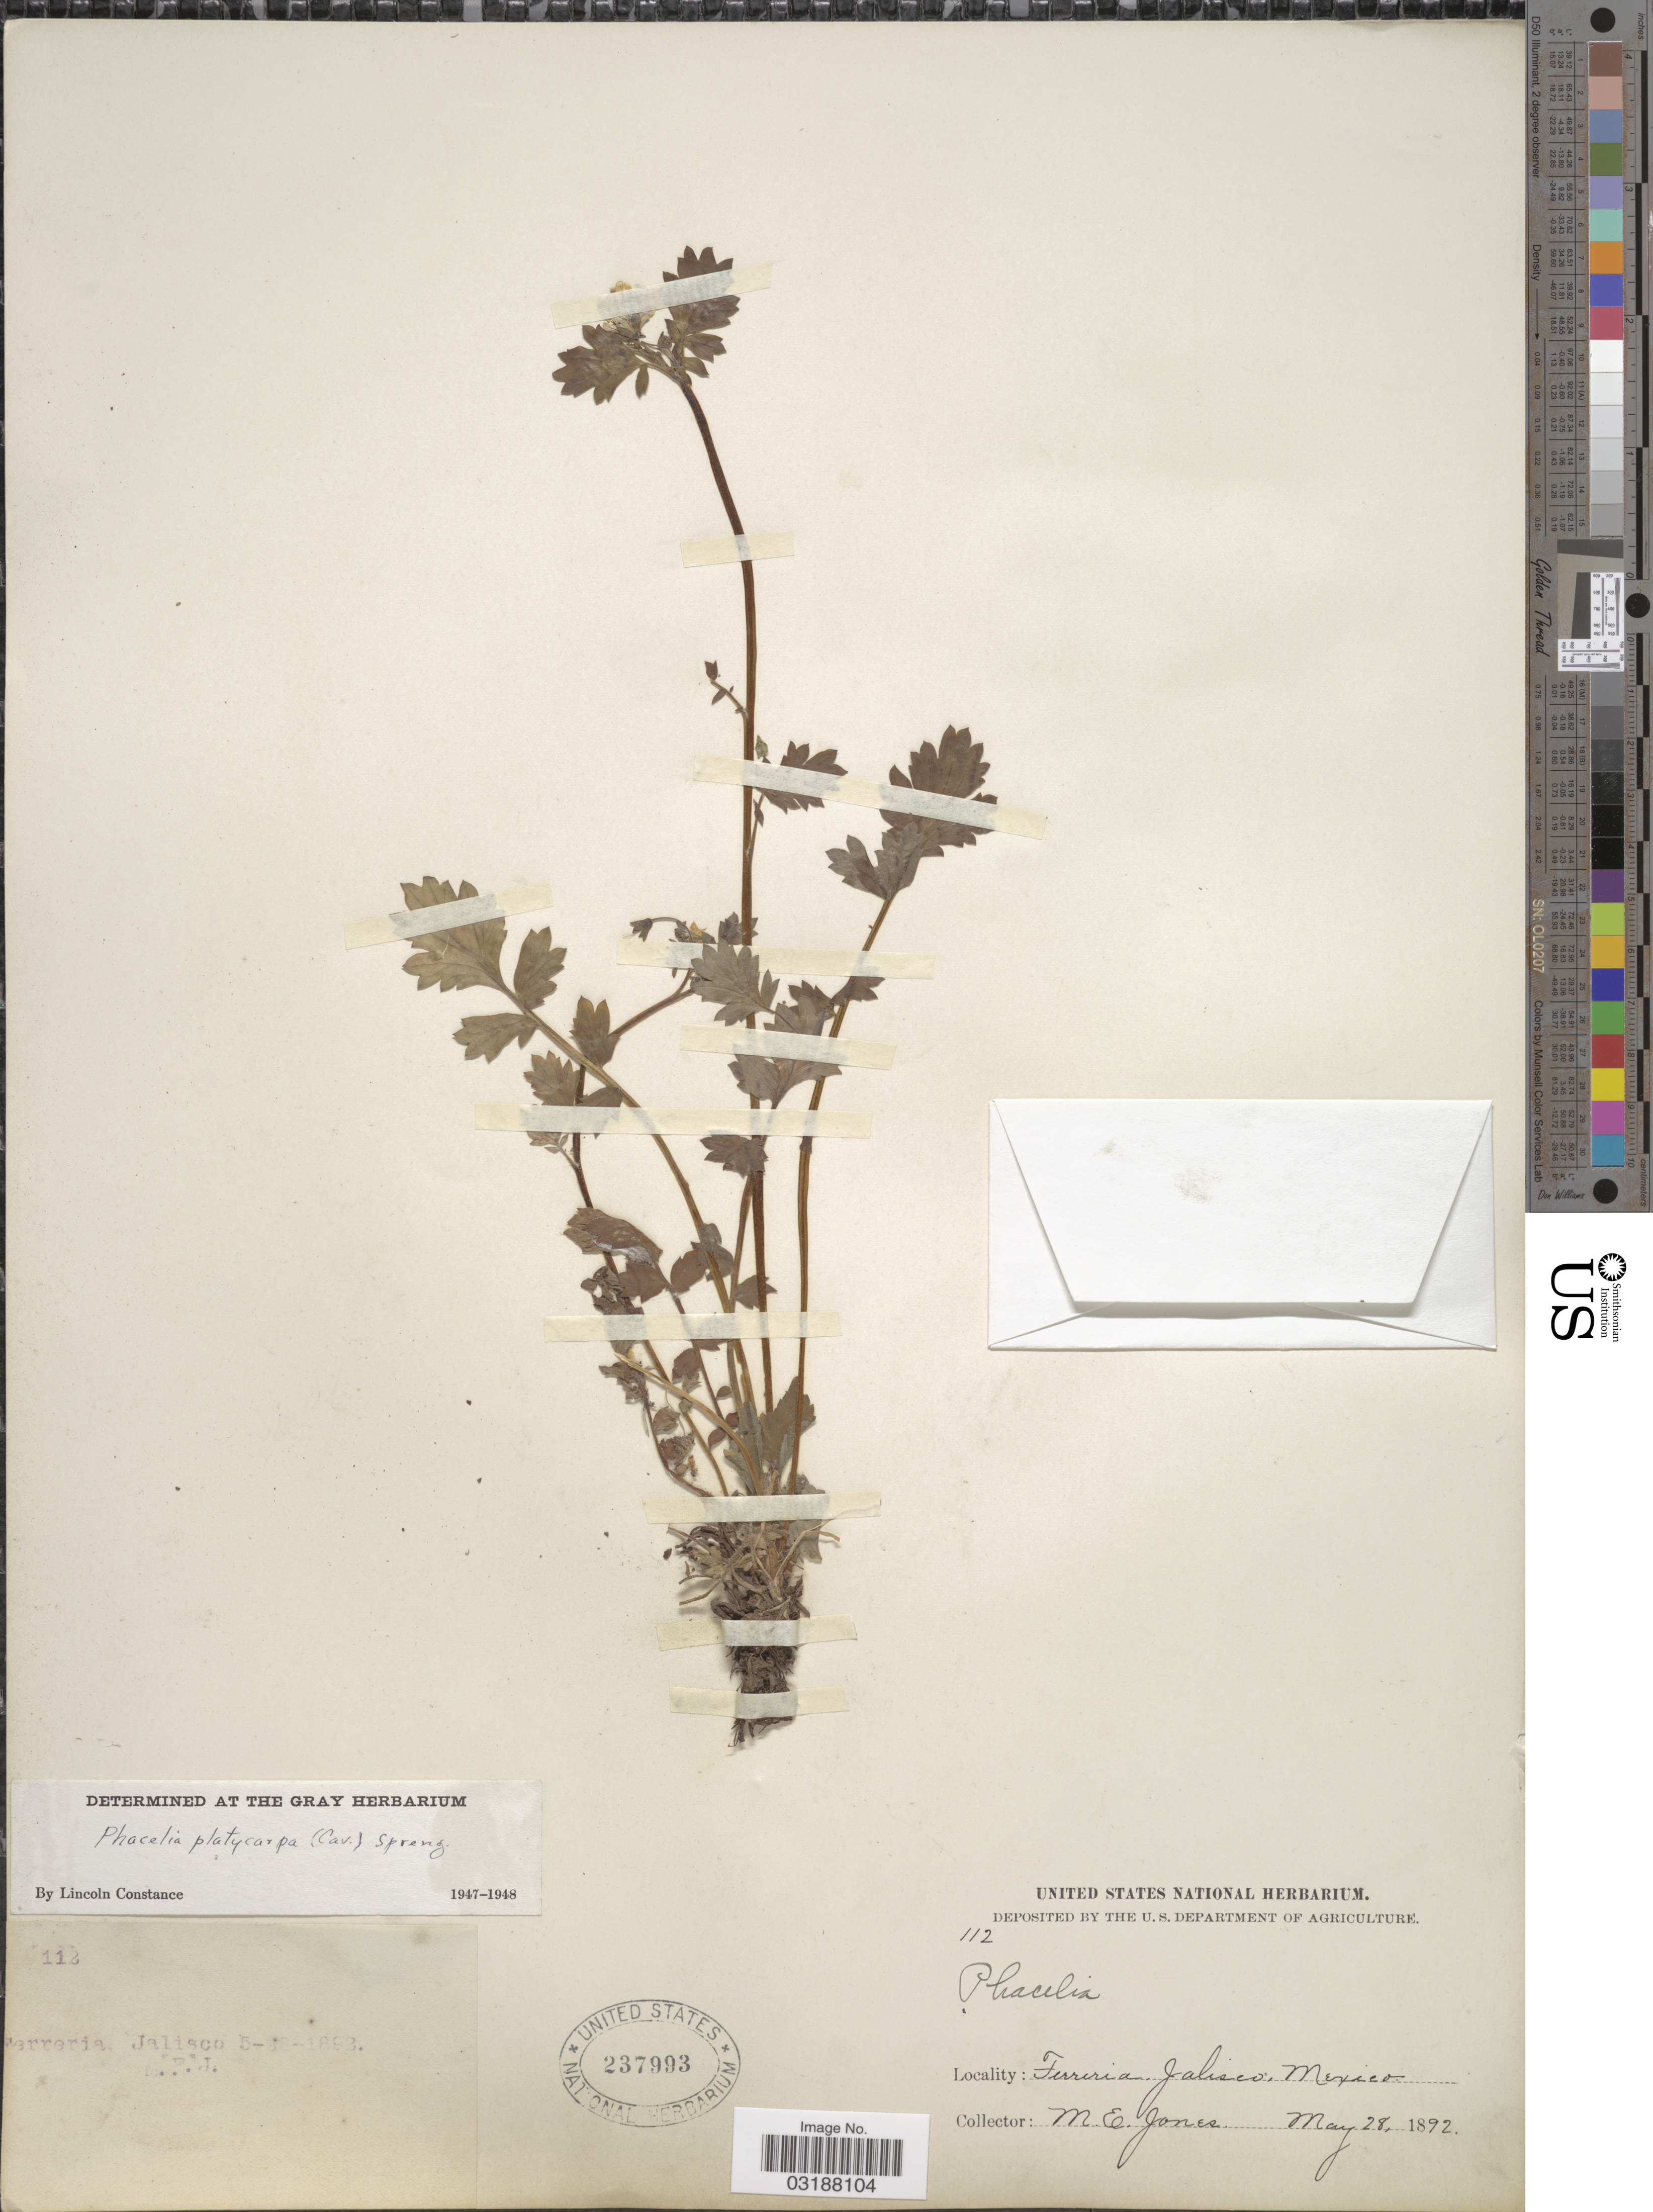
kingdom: Plantae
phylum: Tracheophyta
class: Magnoliopsida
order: Boraginales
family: Hydrophyllaceae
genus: Phacelia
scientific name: Phacelia platycarpa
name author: (Cav.) Spreng.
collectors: M. E. Jones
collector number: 112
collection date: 1892-05-28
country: Mexico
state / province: Jalisco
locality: Ferreria, Jalisco.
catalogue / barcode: US 237993